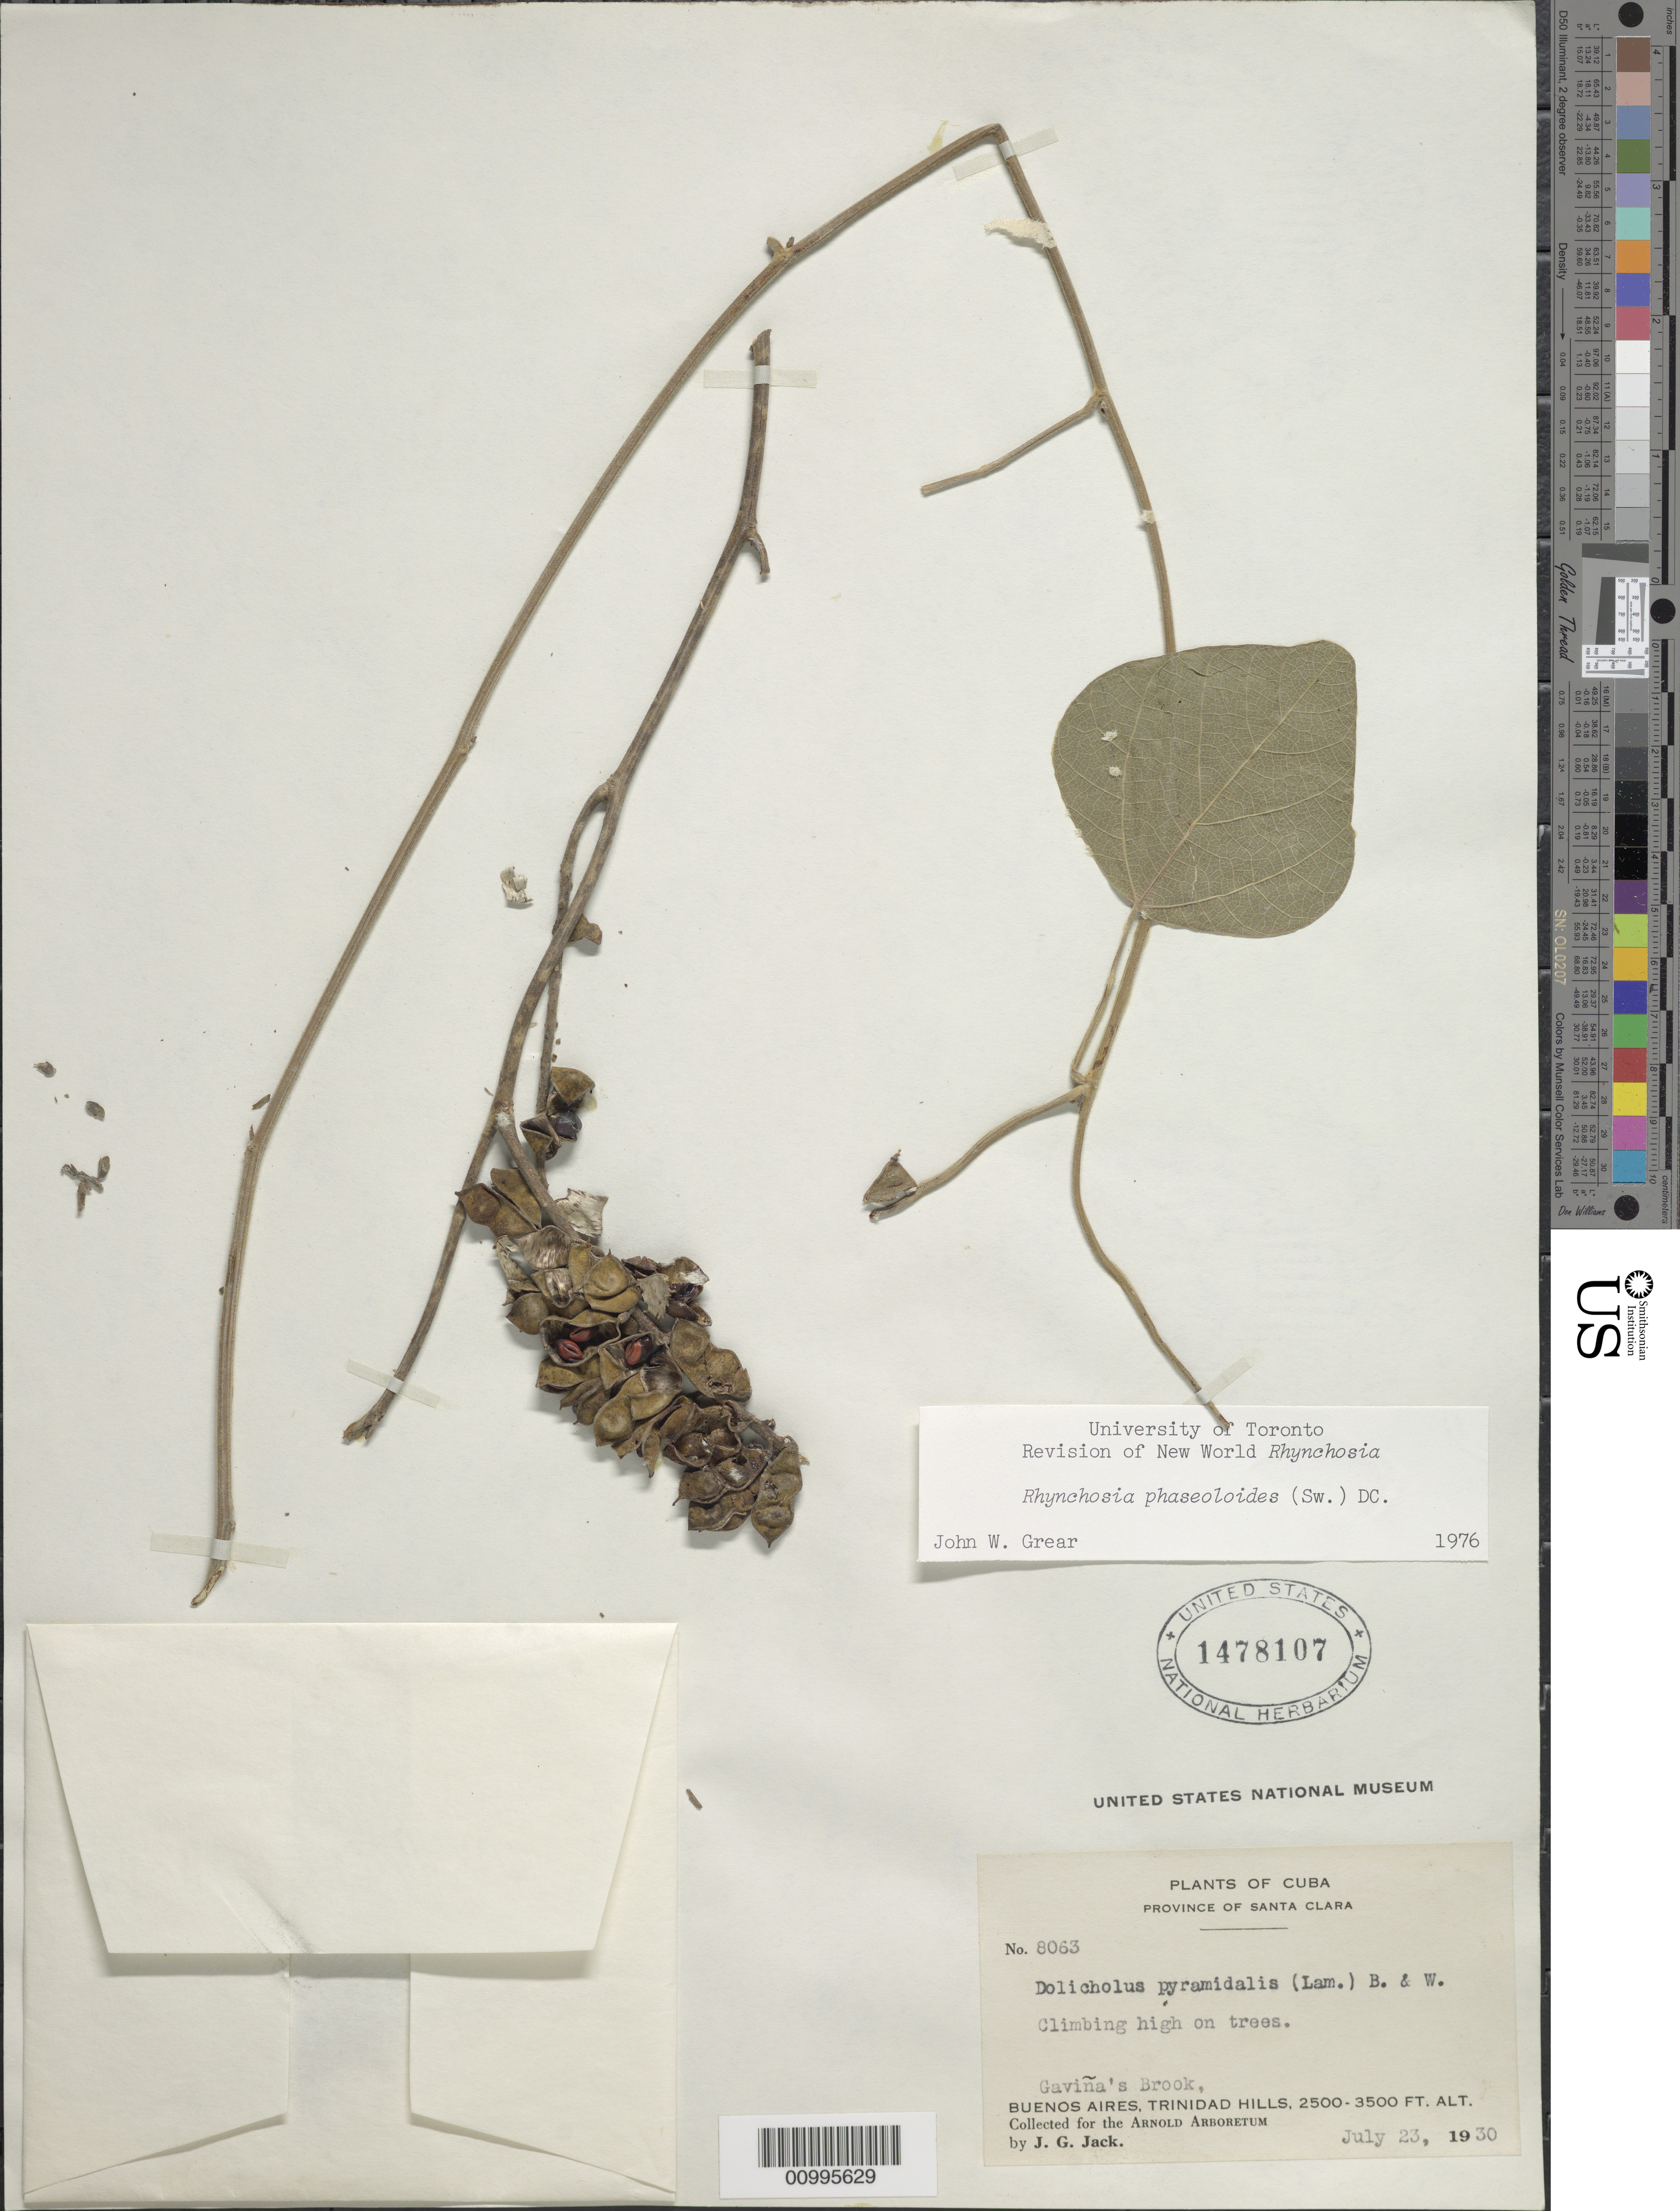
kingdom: Plantae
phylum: Tracheophyta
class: Magnoliopsida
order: Fabales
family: Fabaceae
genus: Rhynchosia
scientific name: Rhynchosia phaseoloides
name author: (Sw.) DC.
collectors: J. G. Jack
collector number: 8063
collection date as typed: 23 Jul 1930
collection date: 1930-07-23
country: Cuba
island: Cuba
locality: Province of Santa Clara Gavina's Brook, Buenos Aires, Trinidad Hills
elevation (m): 762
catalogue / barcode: US 1478107